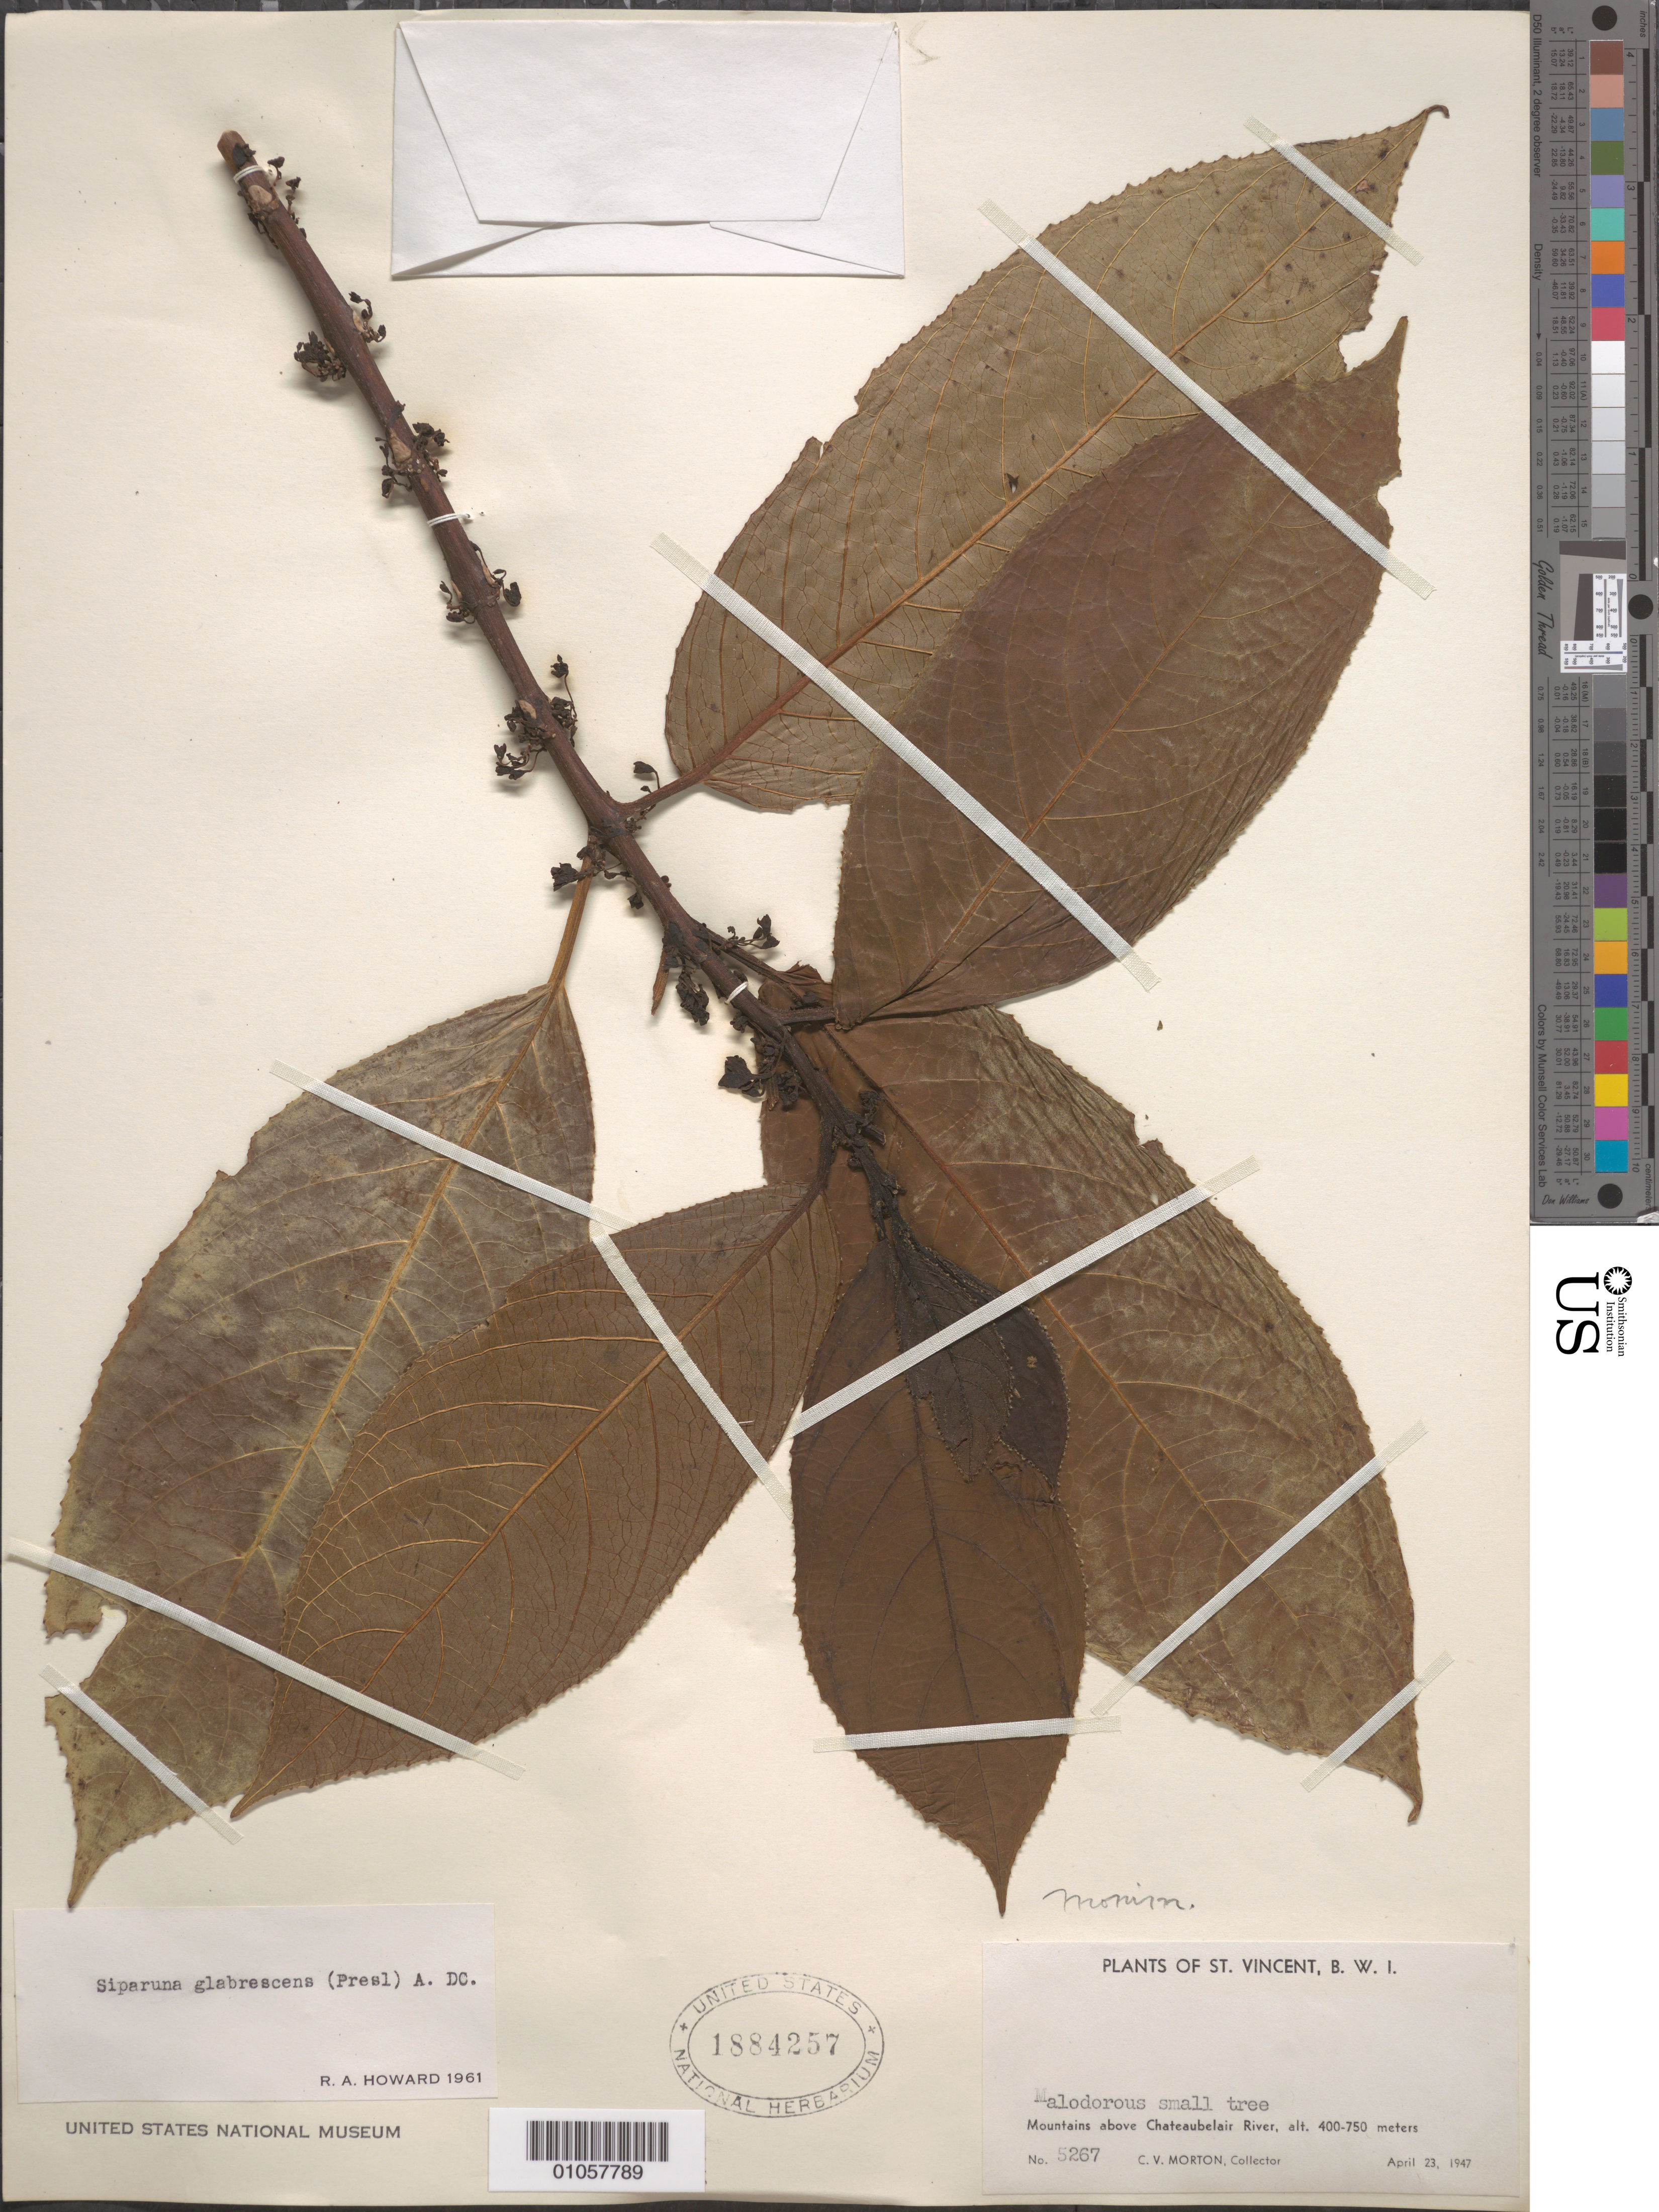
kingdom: Plantae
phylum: Tracheophyta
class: Magnoliopsida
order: Laurales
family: Siparunaceae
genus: Siparuna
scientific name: Siparuna glabrescens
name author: (C. Presl) A. DC.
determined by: Howard, R. A.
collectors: C. V. Morton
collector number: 5267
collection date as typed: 23 Apr 1947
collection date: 1947-04-23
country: St. Vincent - Grenadines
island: St. Vincent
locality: Chateaubelair River, mountains above river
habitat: Mountains above river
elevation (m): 400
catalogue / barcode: US 1884257